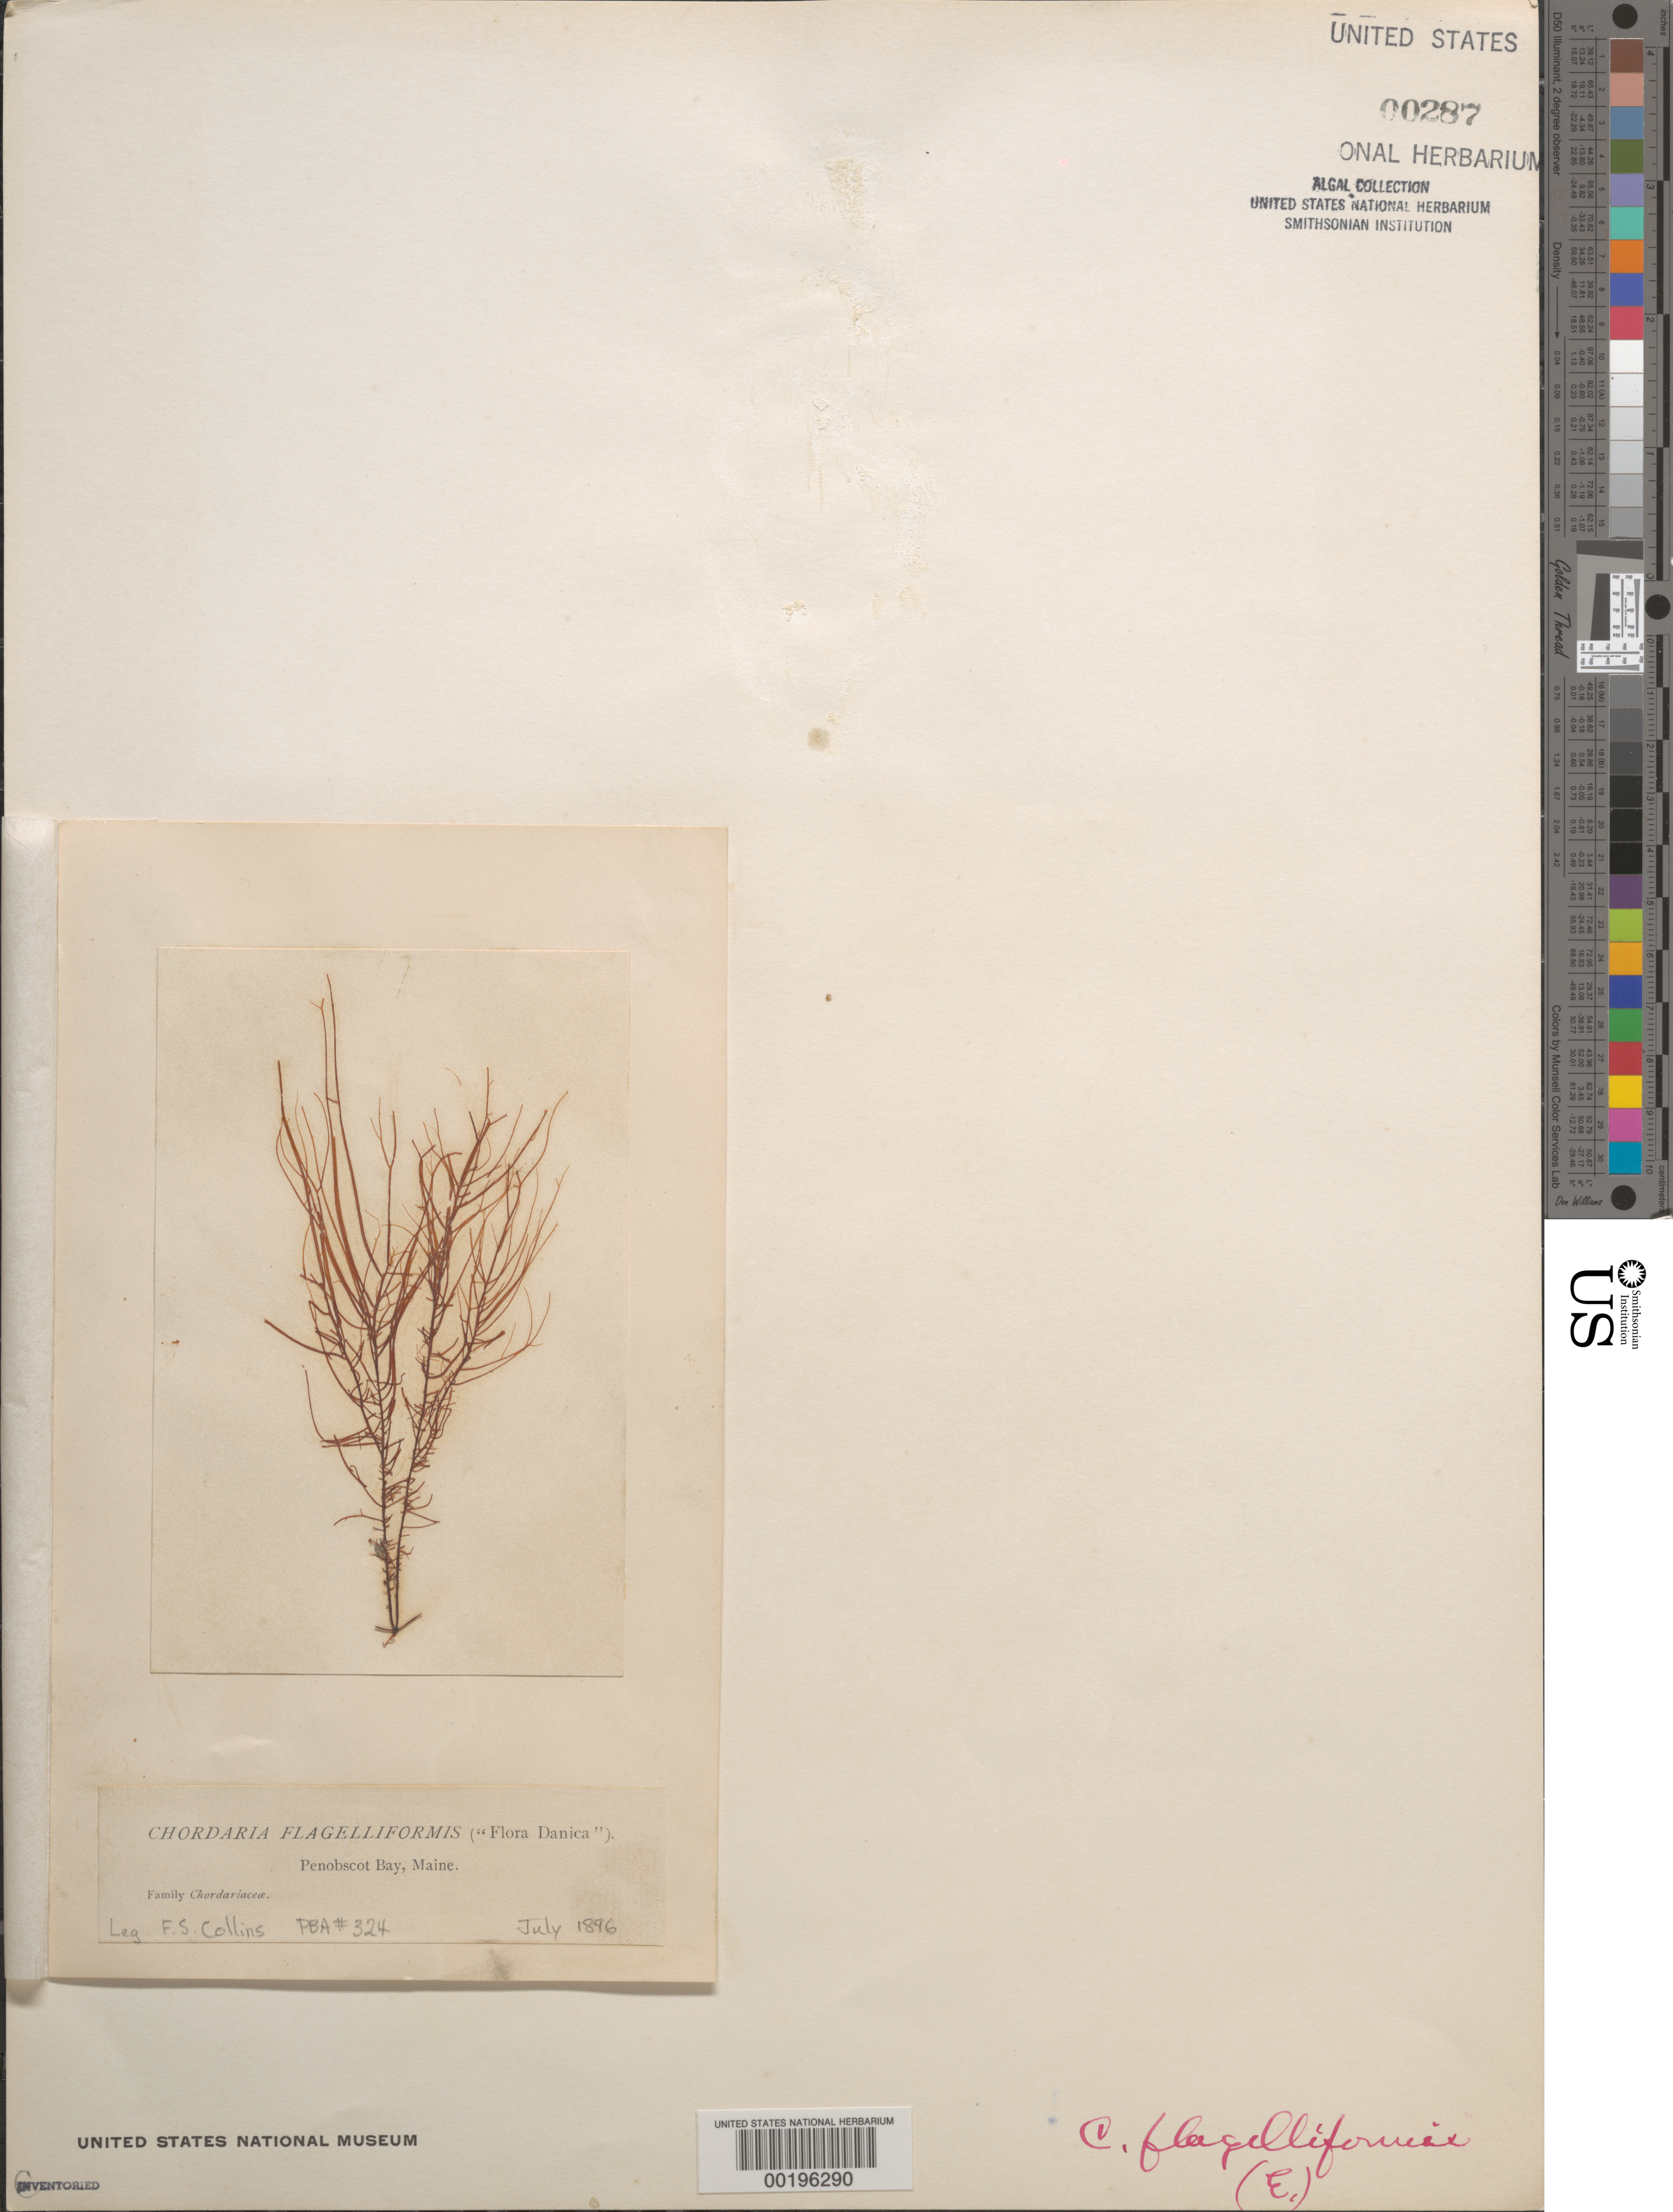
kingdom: Chromista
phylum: Ochrophyta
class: Phaeophyceae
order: Ectocarpales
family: Chordariaceae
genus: Chordaria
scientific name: Chordaria flagelliformis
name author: (Hudson) Grev.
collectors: F. Collins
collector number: PB-A 324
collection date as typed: Jul 1896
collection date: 1896-07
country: United States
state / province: Maine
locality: Penobscot Bay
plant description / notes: Collins, Holden & Setchell, Phycotheca Boreali-Americana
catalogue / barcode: US 287